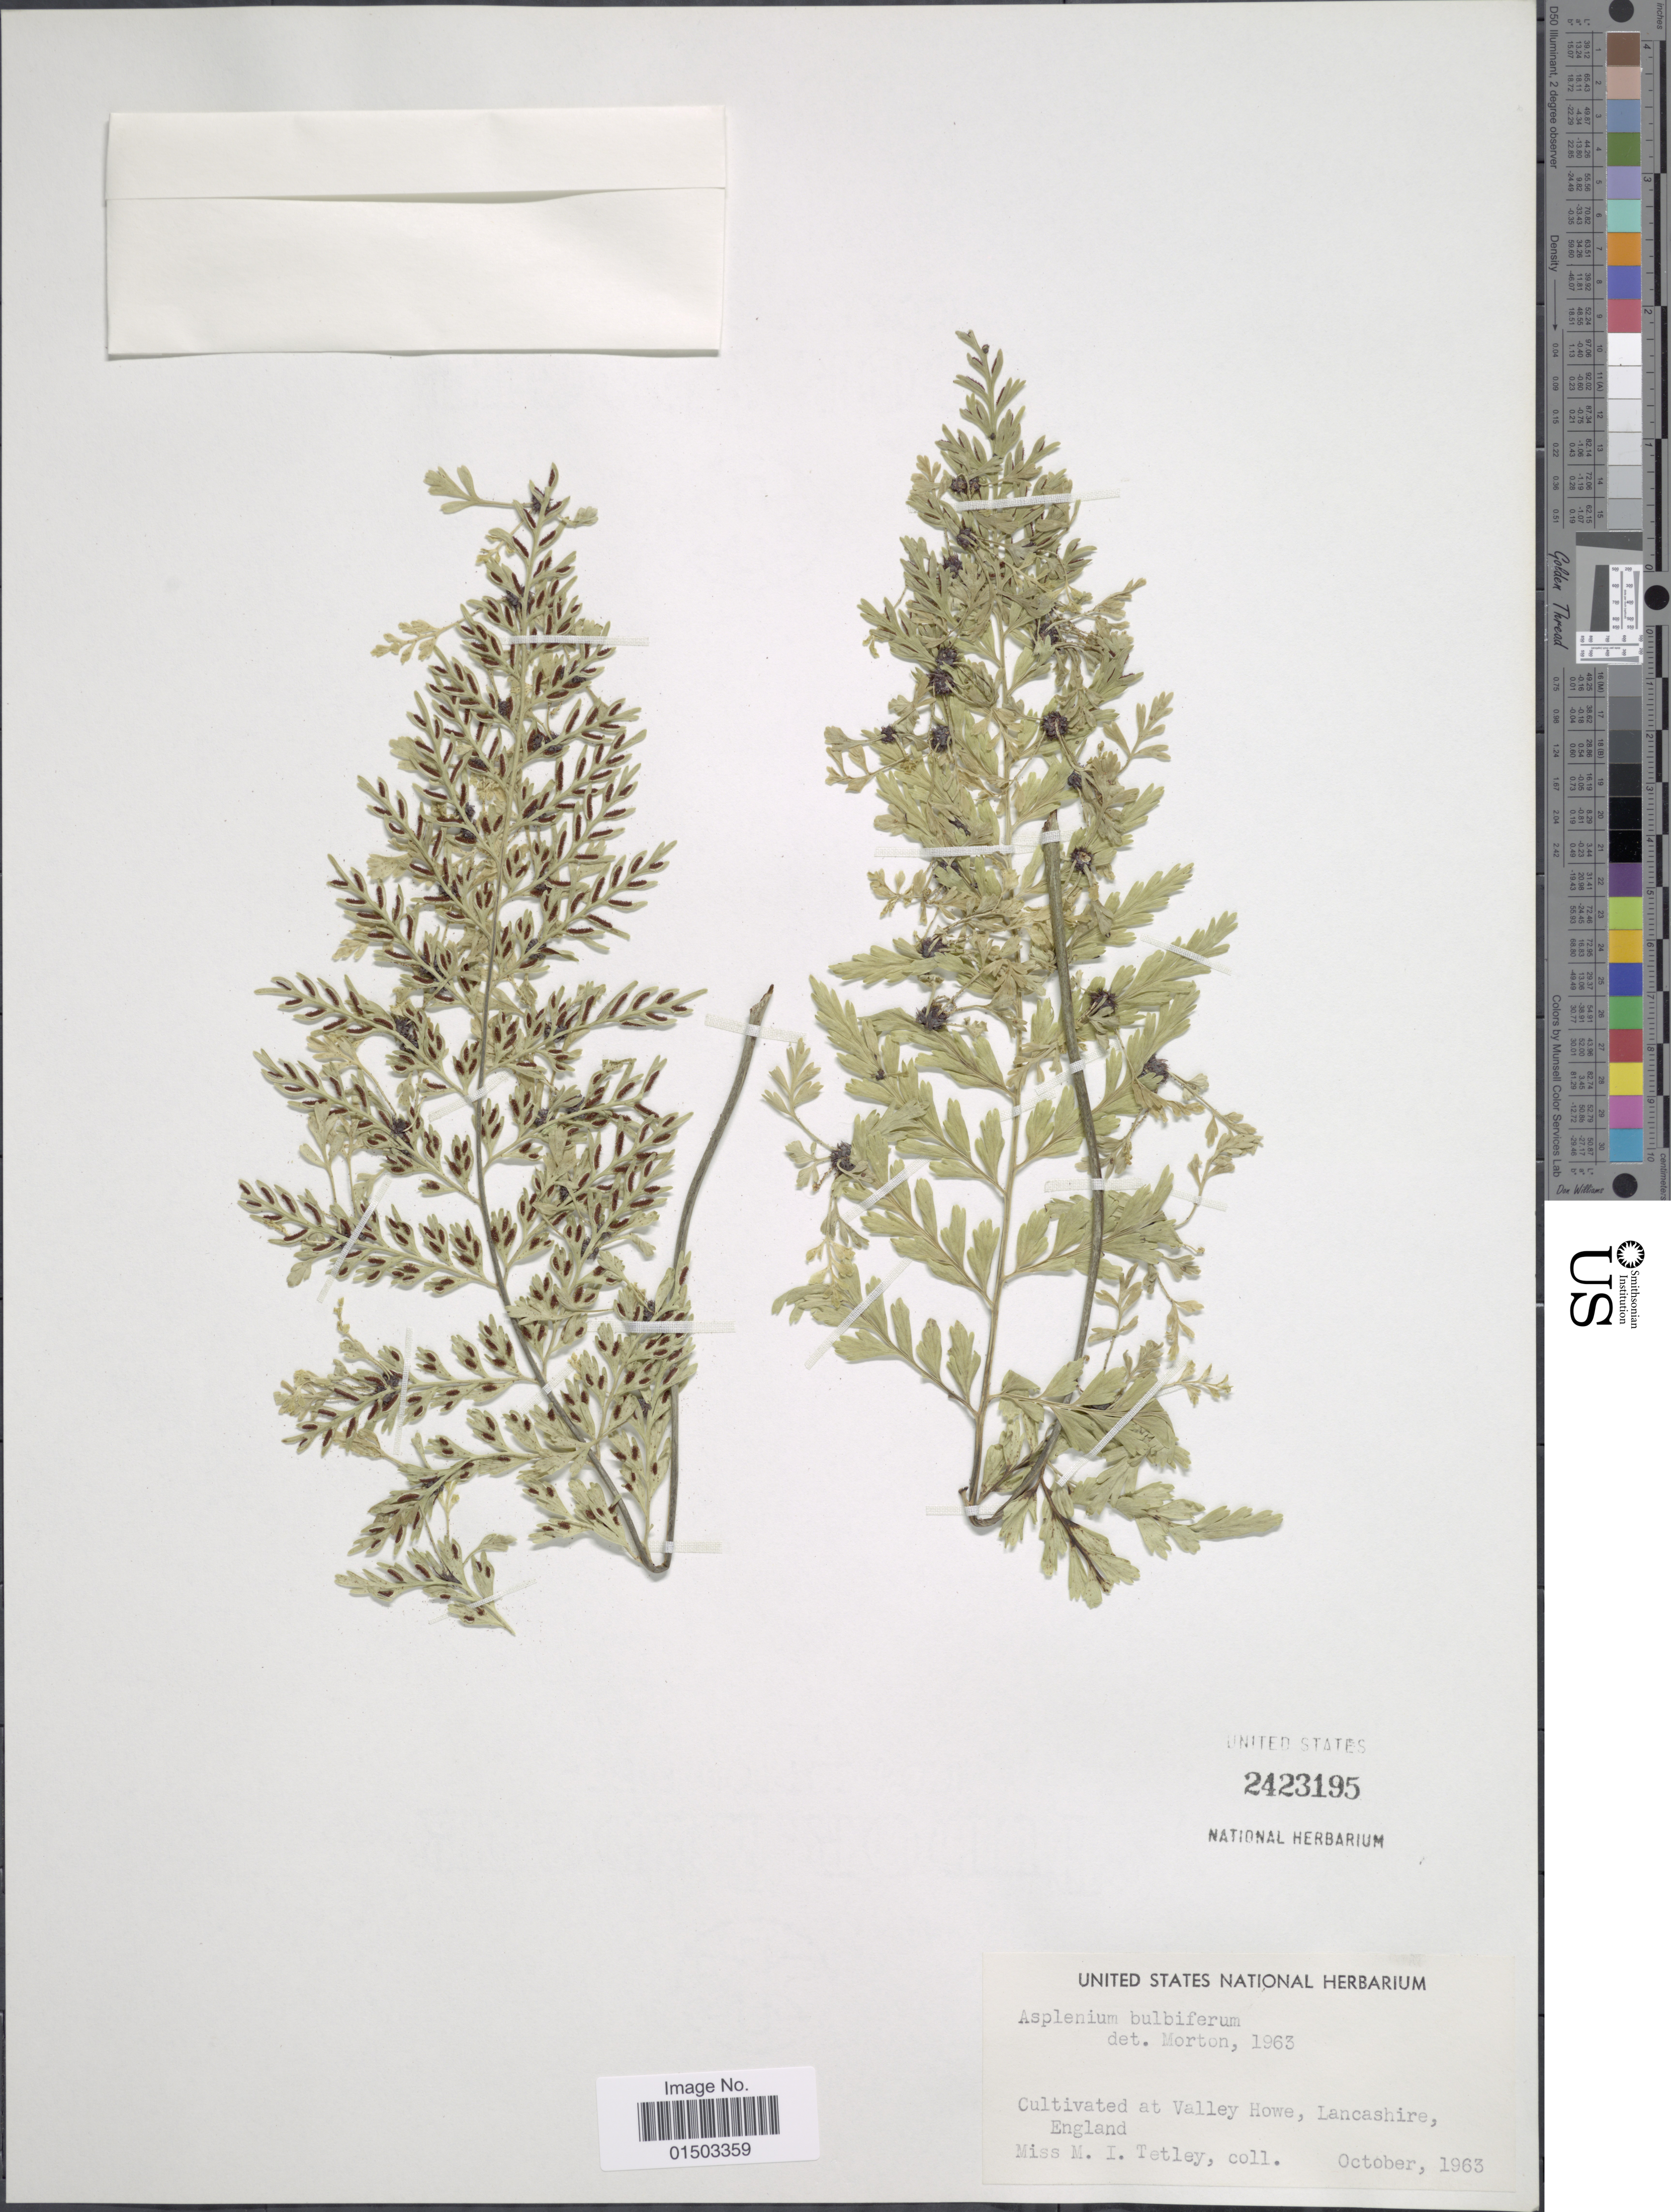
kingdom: Plantae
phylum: Tracheophyta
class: Polypodiopsida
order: Polypodiales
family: Aspleniaceae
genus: Asplenium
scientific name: Asplenium bulbiferum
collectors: M. Tetley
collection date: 1963-10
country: United Kingdom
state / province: England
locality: Cultivated at Valley Howe, Lancashire, England.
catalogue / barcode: US 2423195